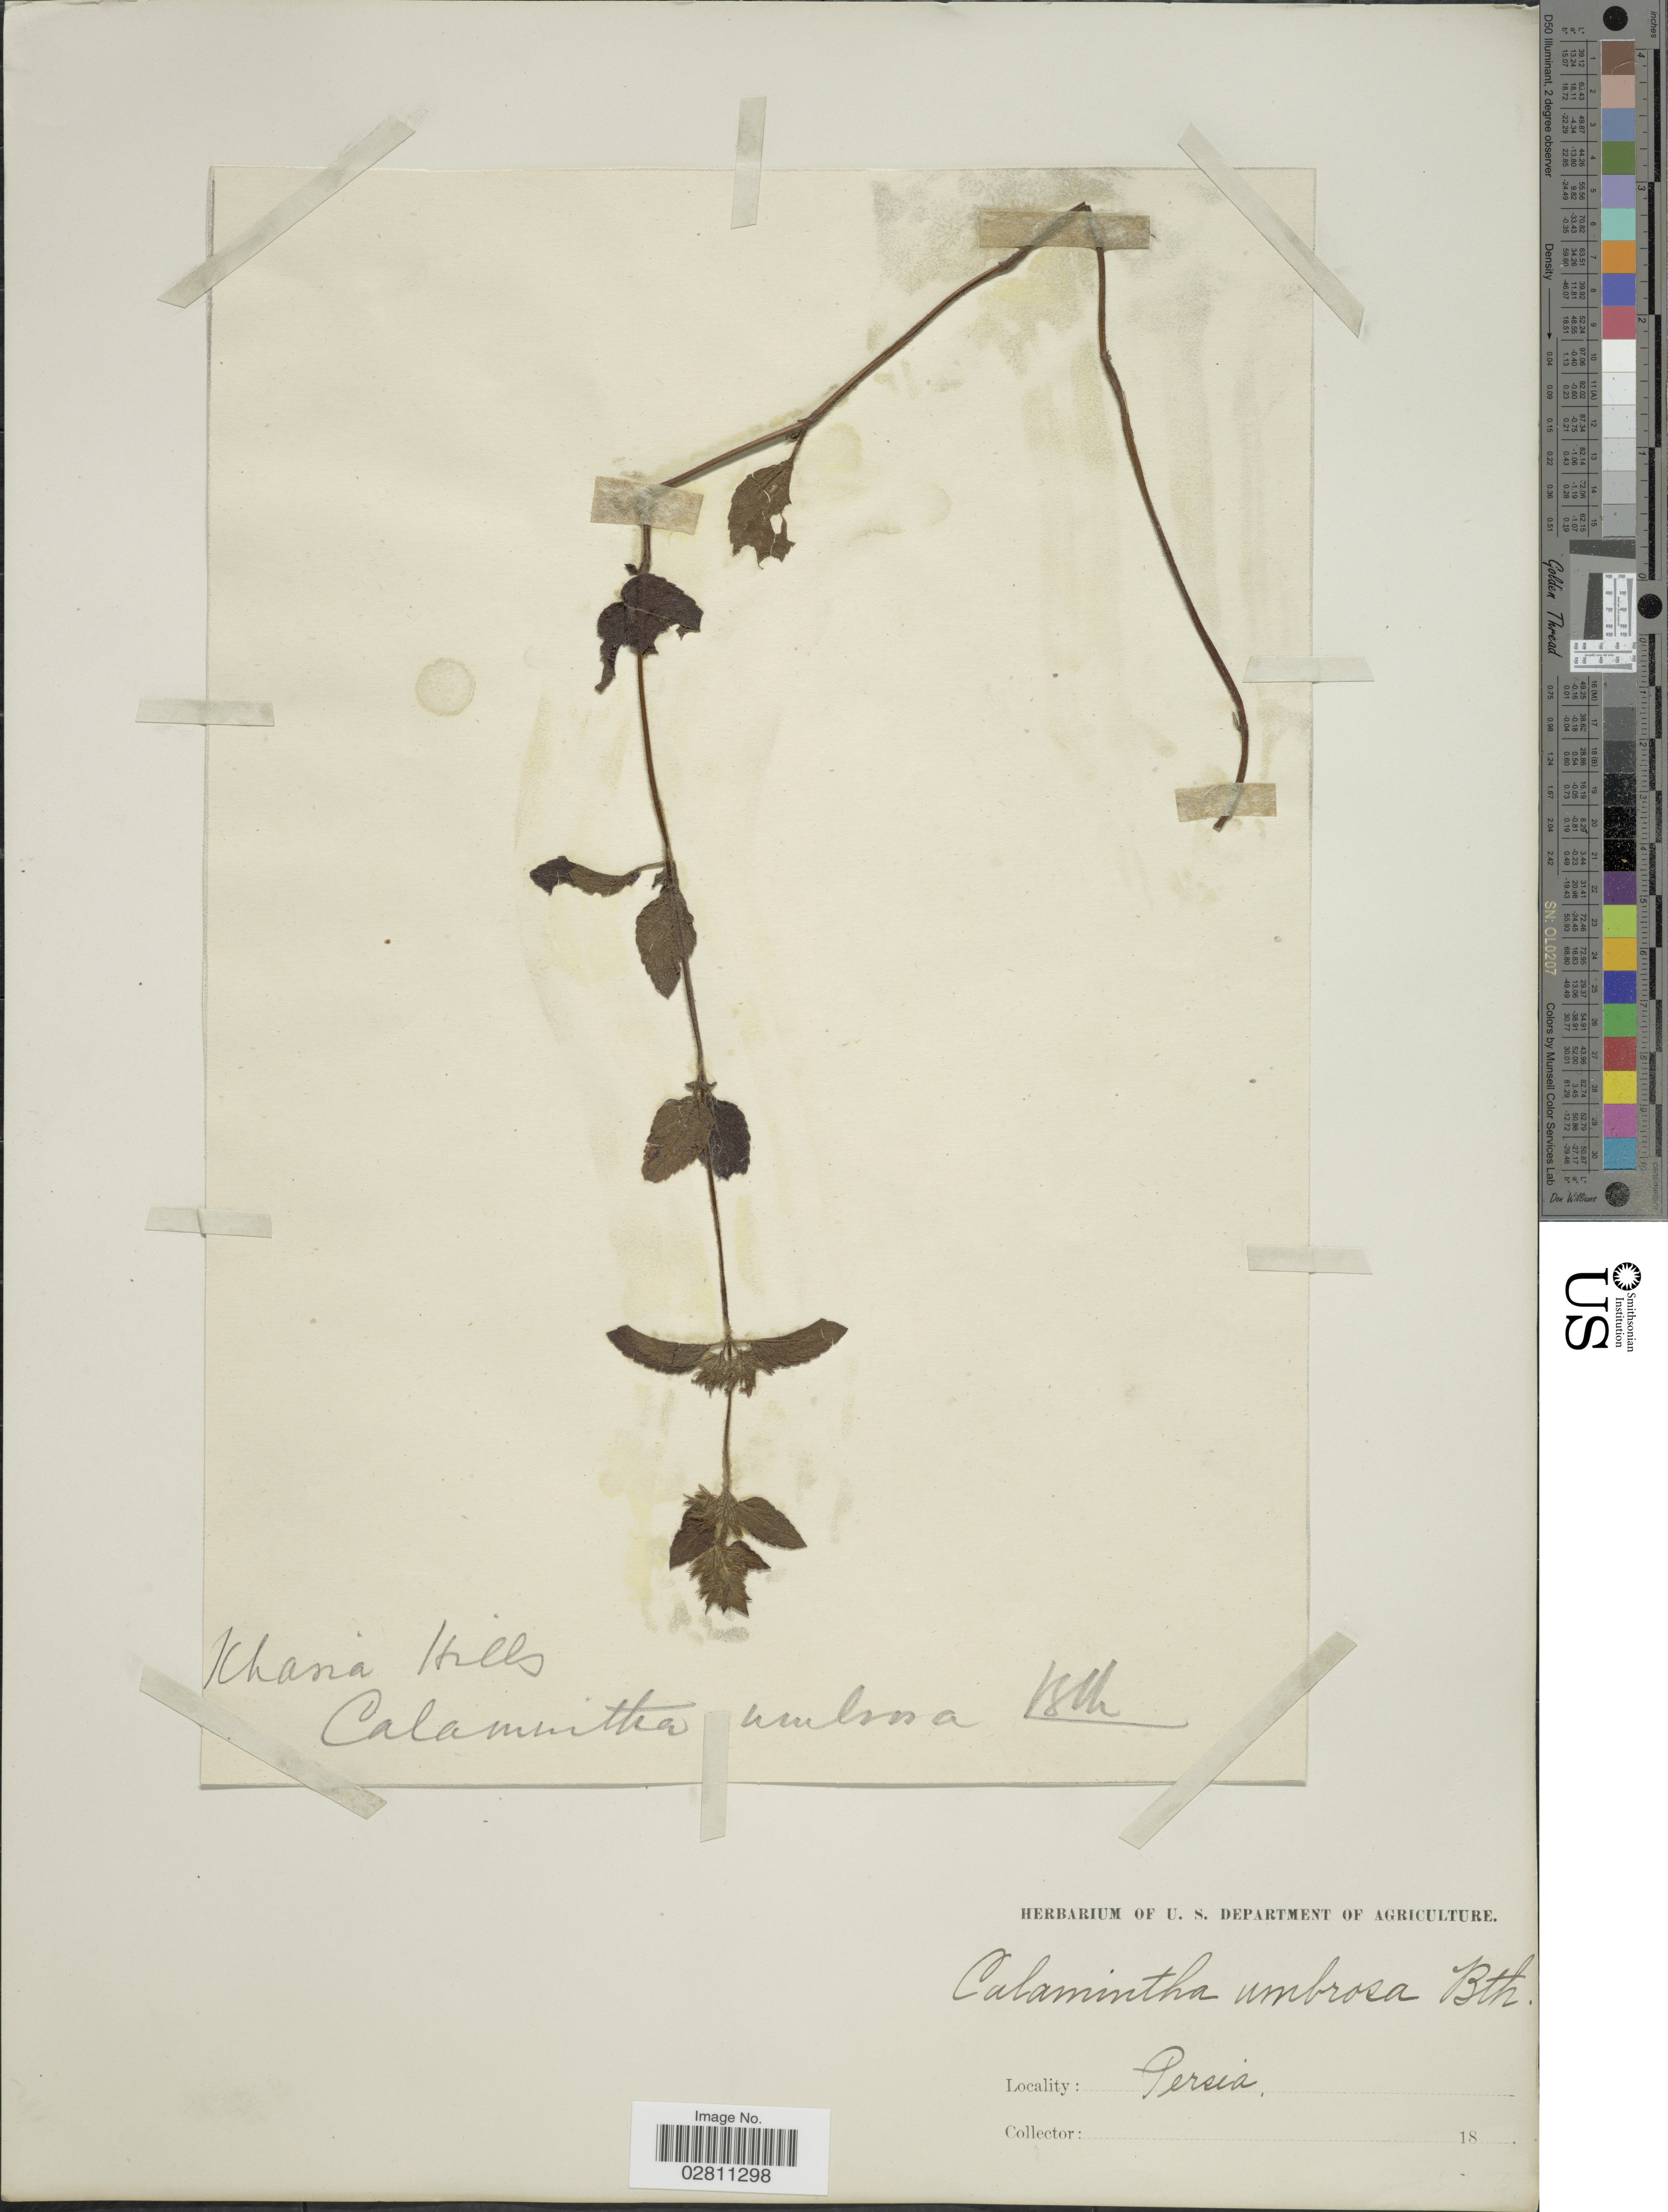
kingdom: Plantae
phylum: Tracheophyta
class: Magnoliopsida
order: Lamiales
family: Lamiaceae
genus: Clinopodium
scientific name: Clinopodium umbrosum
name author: (M. Bieb.) C. Koch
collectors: ex herb. U. S. Department of Agriculture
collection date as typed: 18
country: India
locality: Khasia Hills, "Persia"